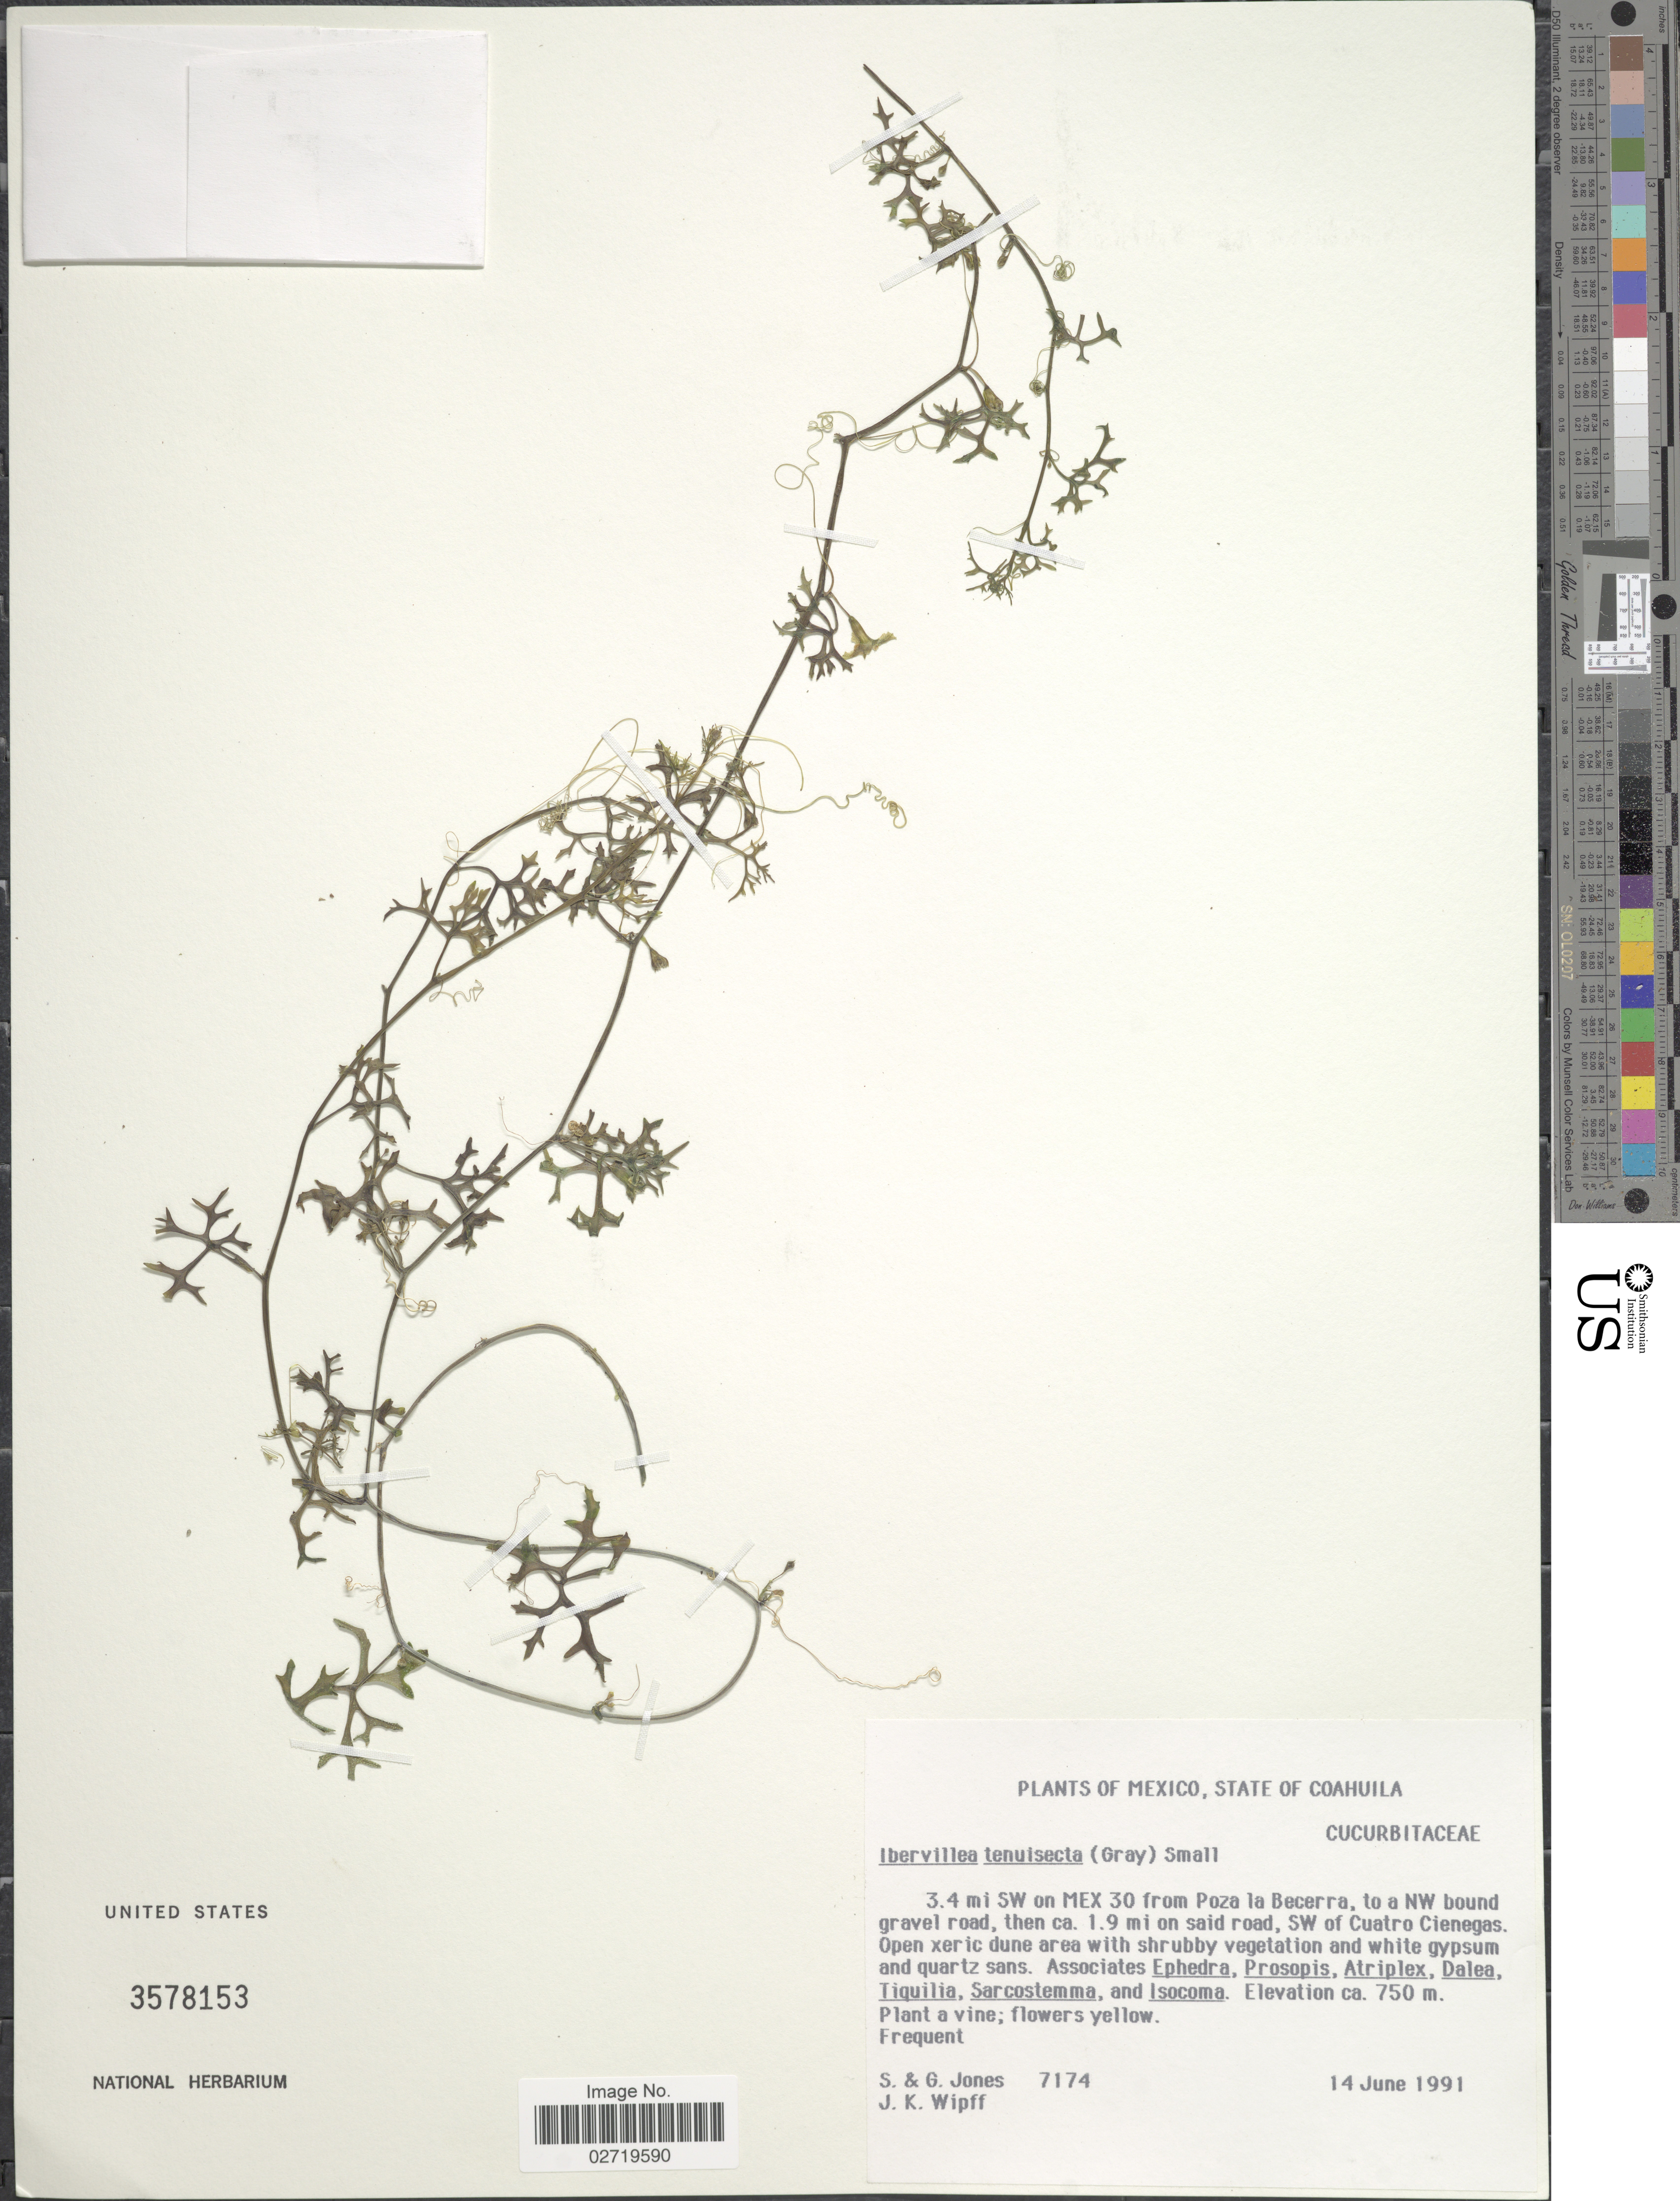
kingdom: Plantae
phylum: Tracheophyta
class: Magnoliopsida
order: Cucurbitales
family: Cucurbitaceae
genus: Ibervillea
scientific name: Ibervillea tenuisecta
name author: (A. Gray) Small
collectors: S. Jones, G. Jones & J. K. Wipff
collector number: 7174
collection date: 1991-06-14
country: Mexico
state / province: Coahuila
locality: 3.4 mi SW of MEX 30 from Poza la Becerra, to a NW bound gravel road, then ca 1.9 mi on said road, SW of Cuatro Cienegas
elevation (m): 750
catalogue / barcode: US 3578153